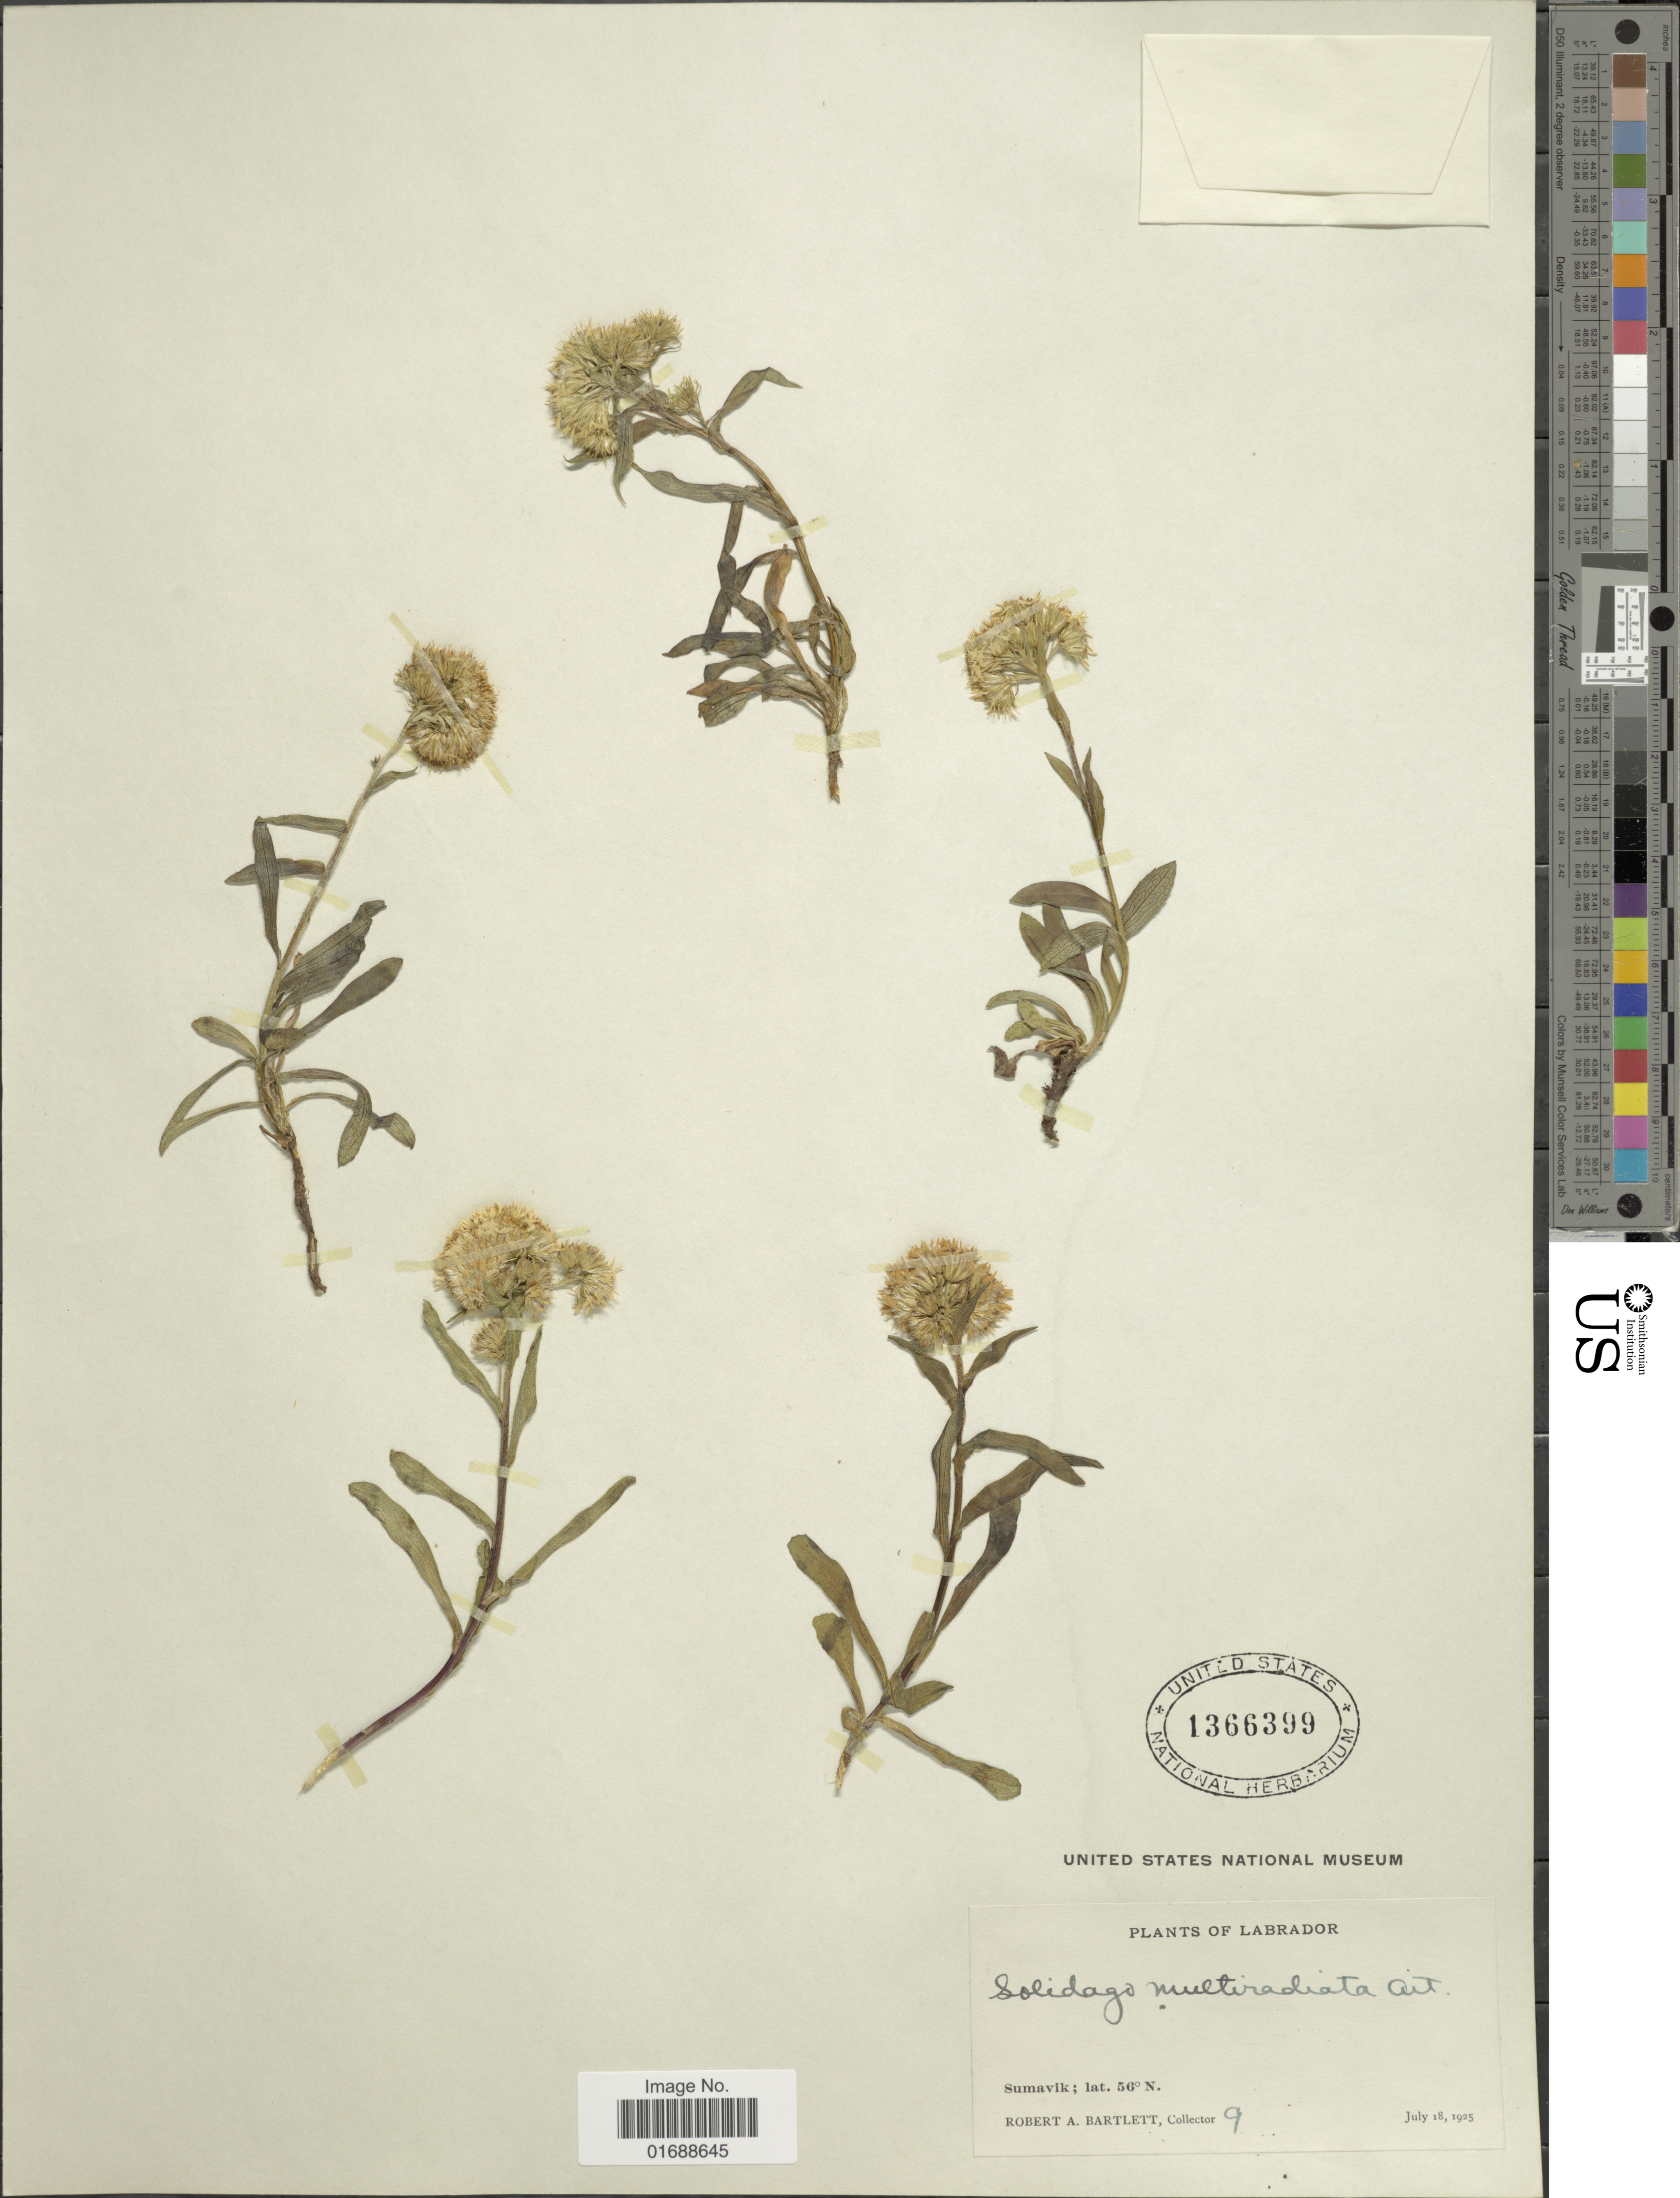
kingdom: Plantae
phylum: Tracheophyta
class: Magnoliopsida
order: Asterales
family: Asteraceae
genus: Solidago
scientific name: Solidago multiradiata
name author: Aiton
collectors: R. A. Bartlett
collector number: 9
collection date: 1925-07-18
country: Canada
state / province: Newfoundland and Labrador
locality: Labrador, Sumavik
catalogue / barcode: US 1366399